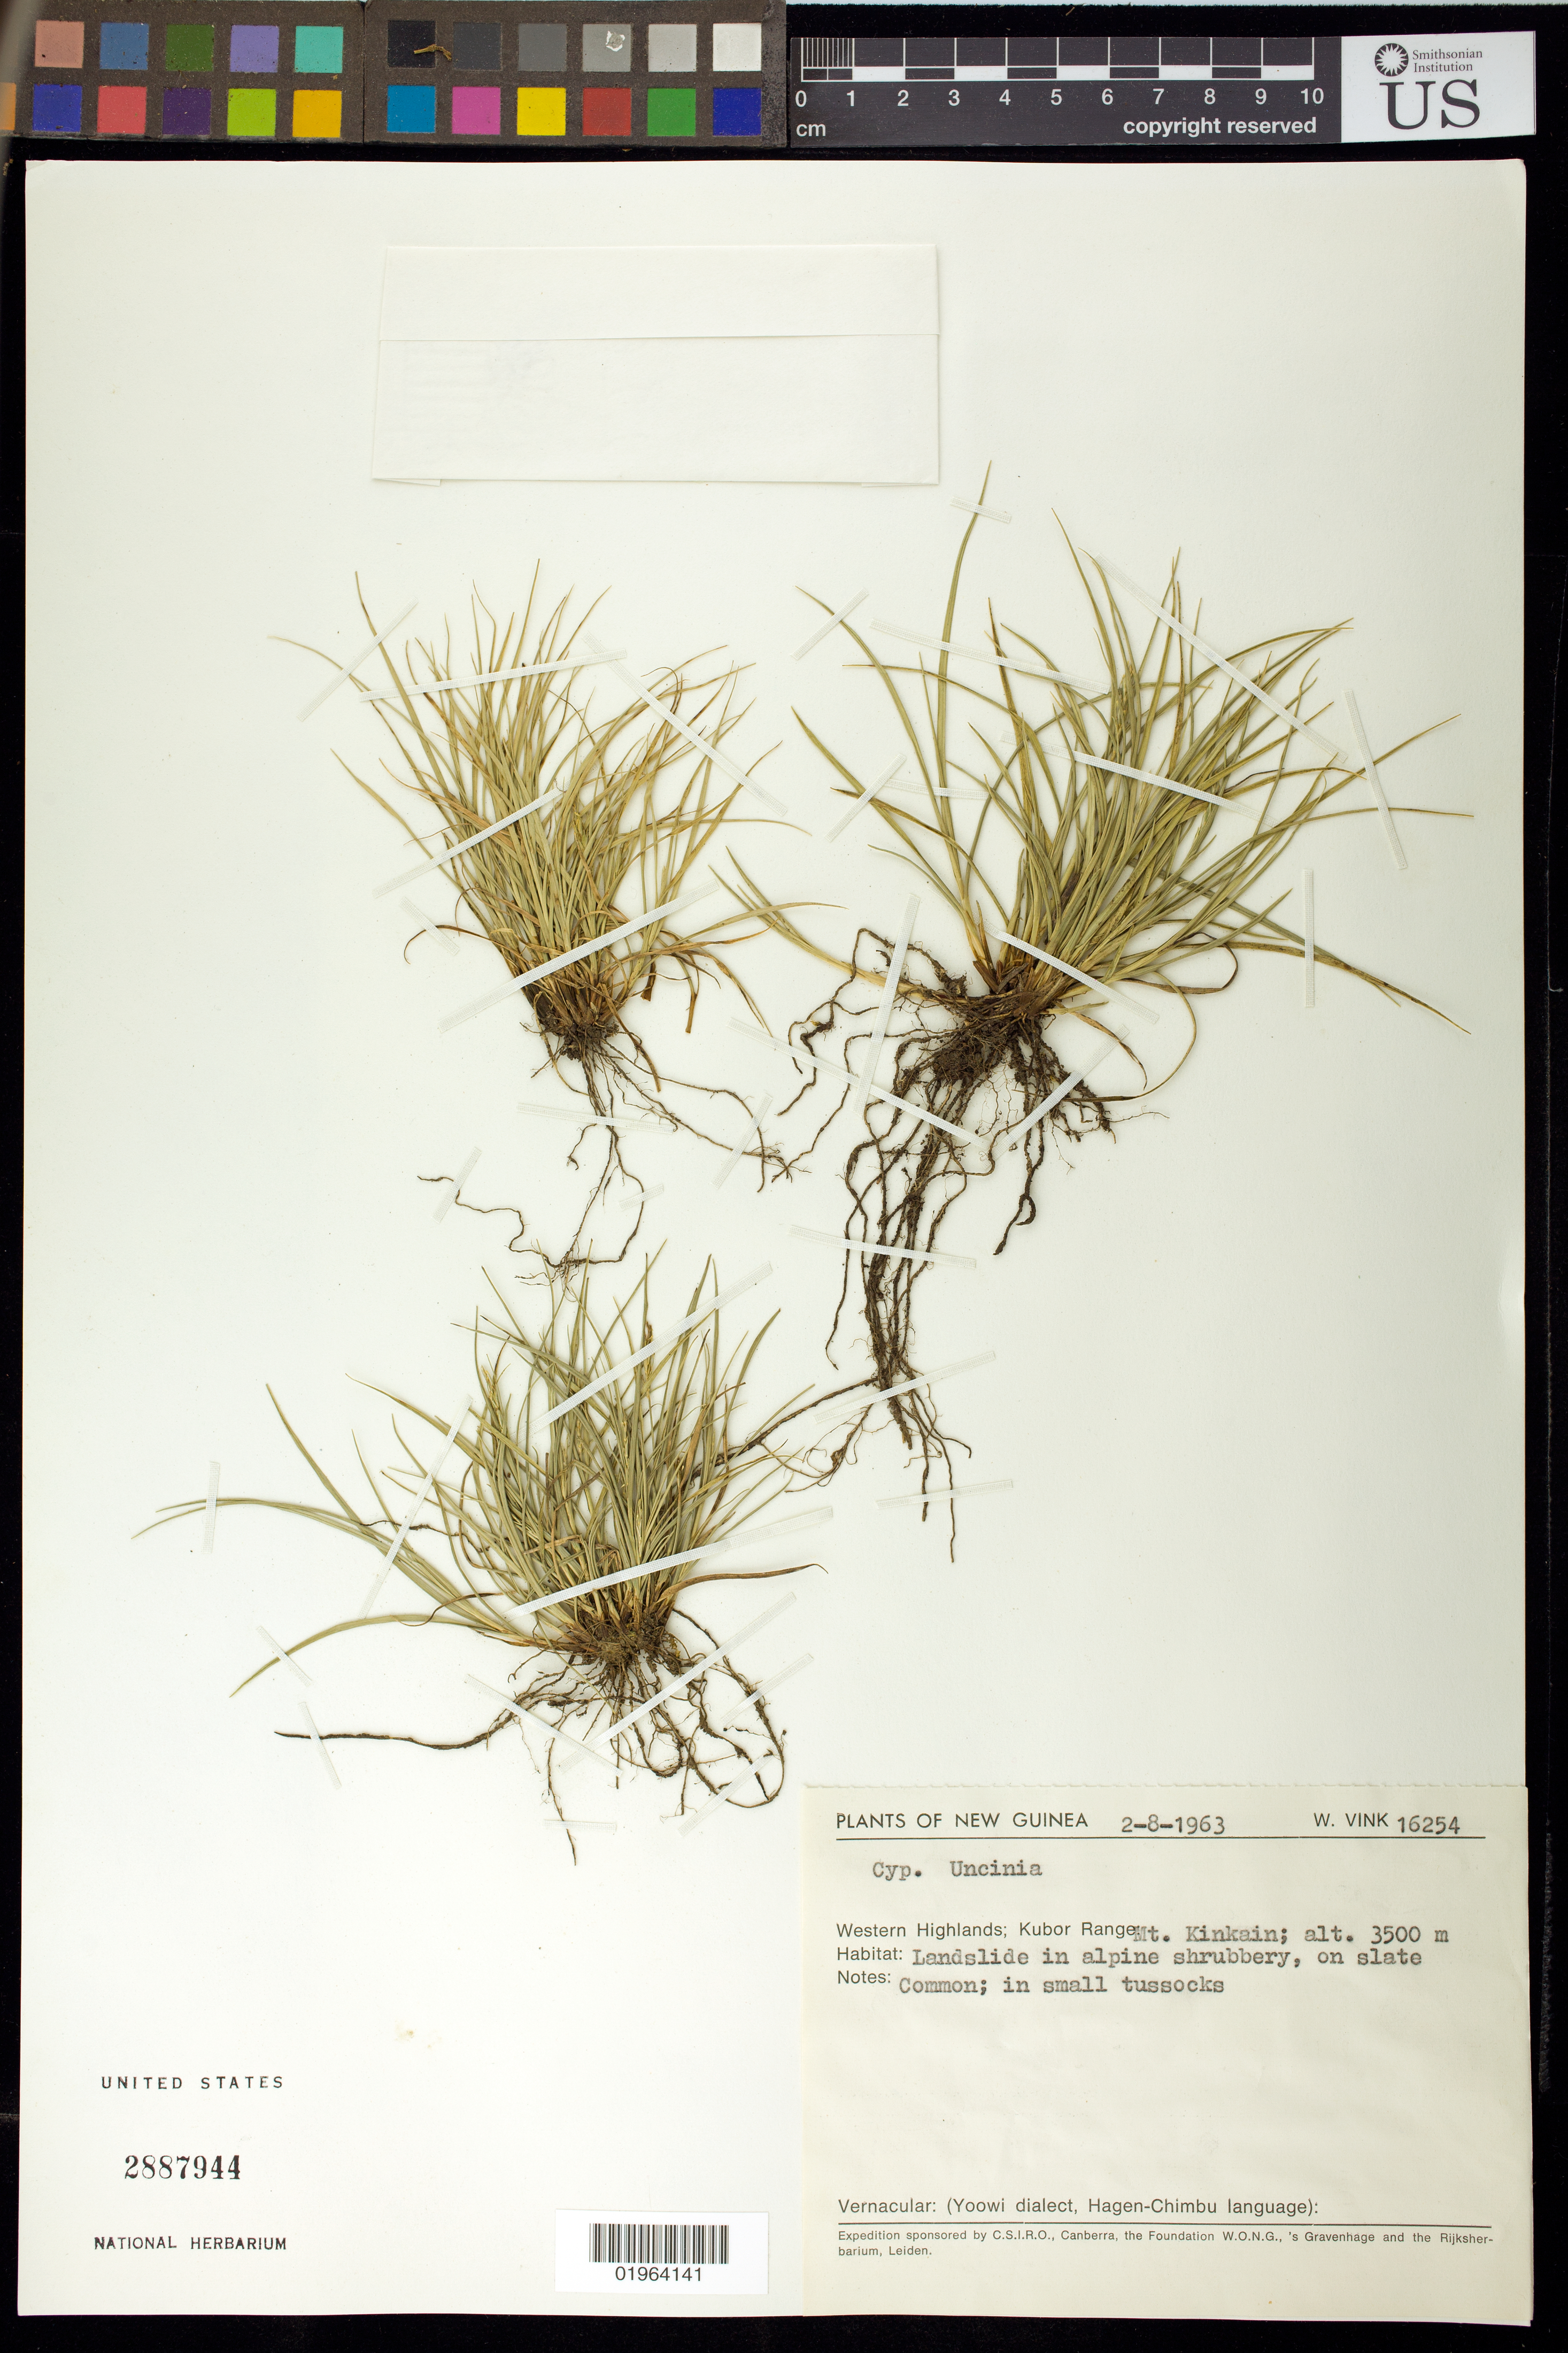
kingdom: Plantae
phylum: Tracheophyta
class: Liliopsida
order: Poales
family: Cyperaceae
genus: Carex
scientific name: Carex papualpina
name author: K.L. Wilson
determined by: Wilson, K. L.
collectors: W. Vink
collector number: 16254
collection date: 1963-08-02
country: Papua New Guinea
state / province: Western Highlands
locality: Kubor Range: Mt Kinkain.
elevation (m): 3500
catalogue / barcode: US 2887944